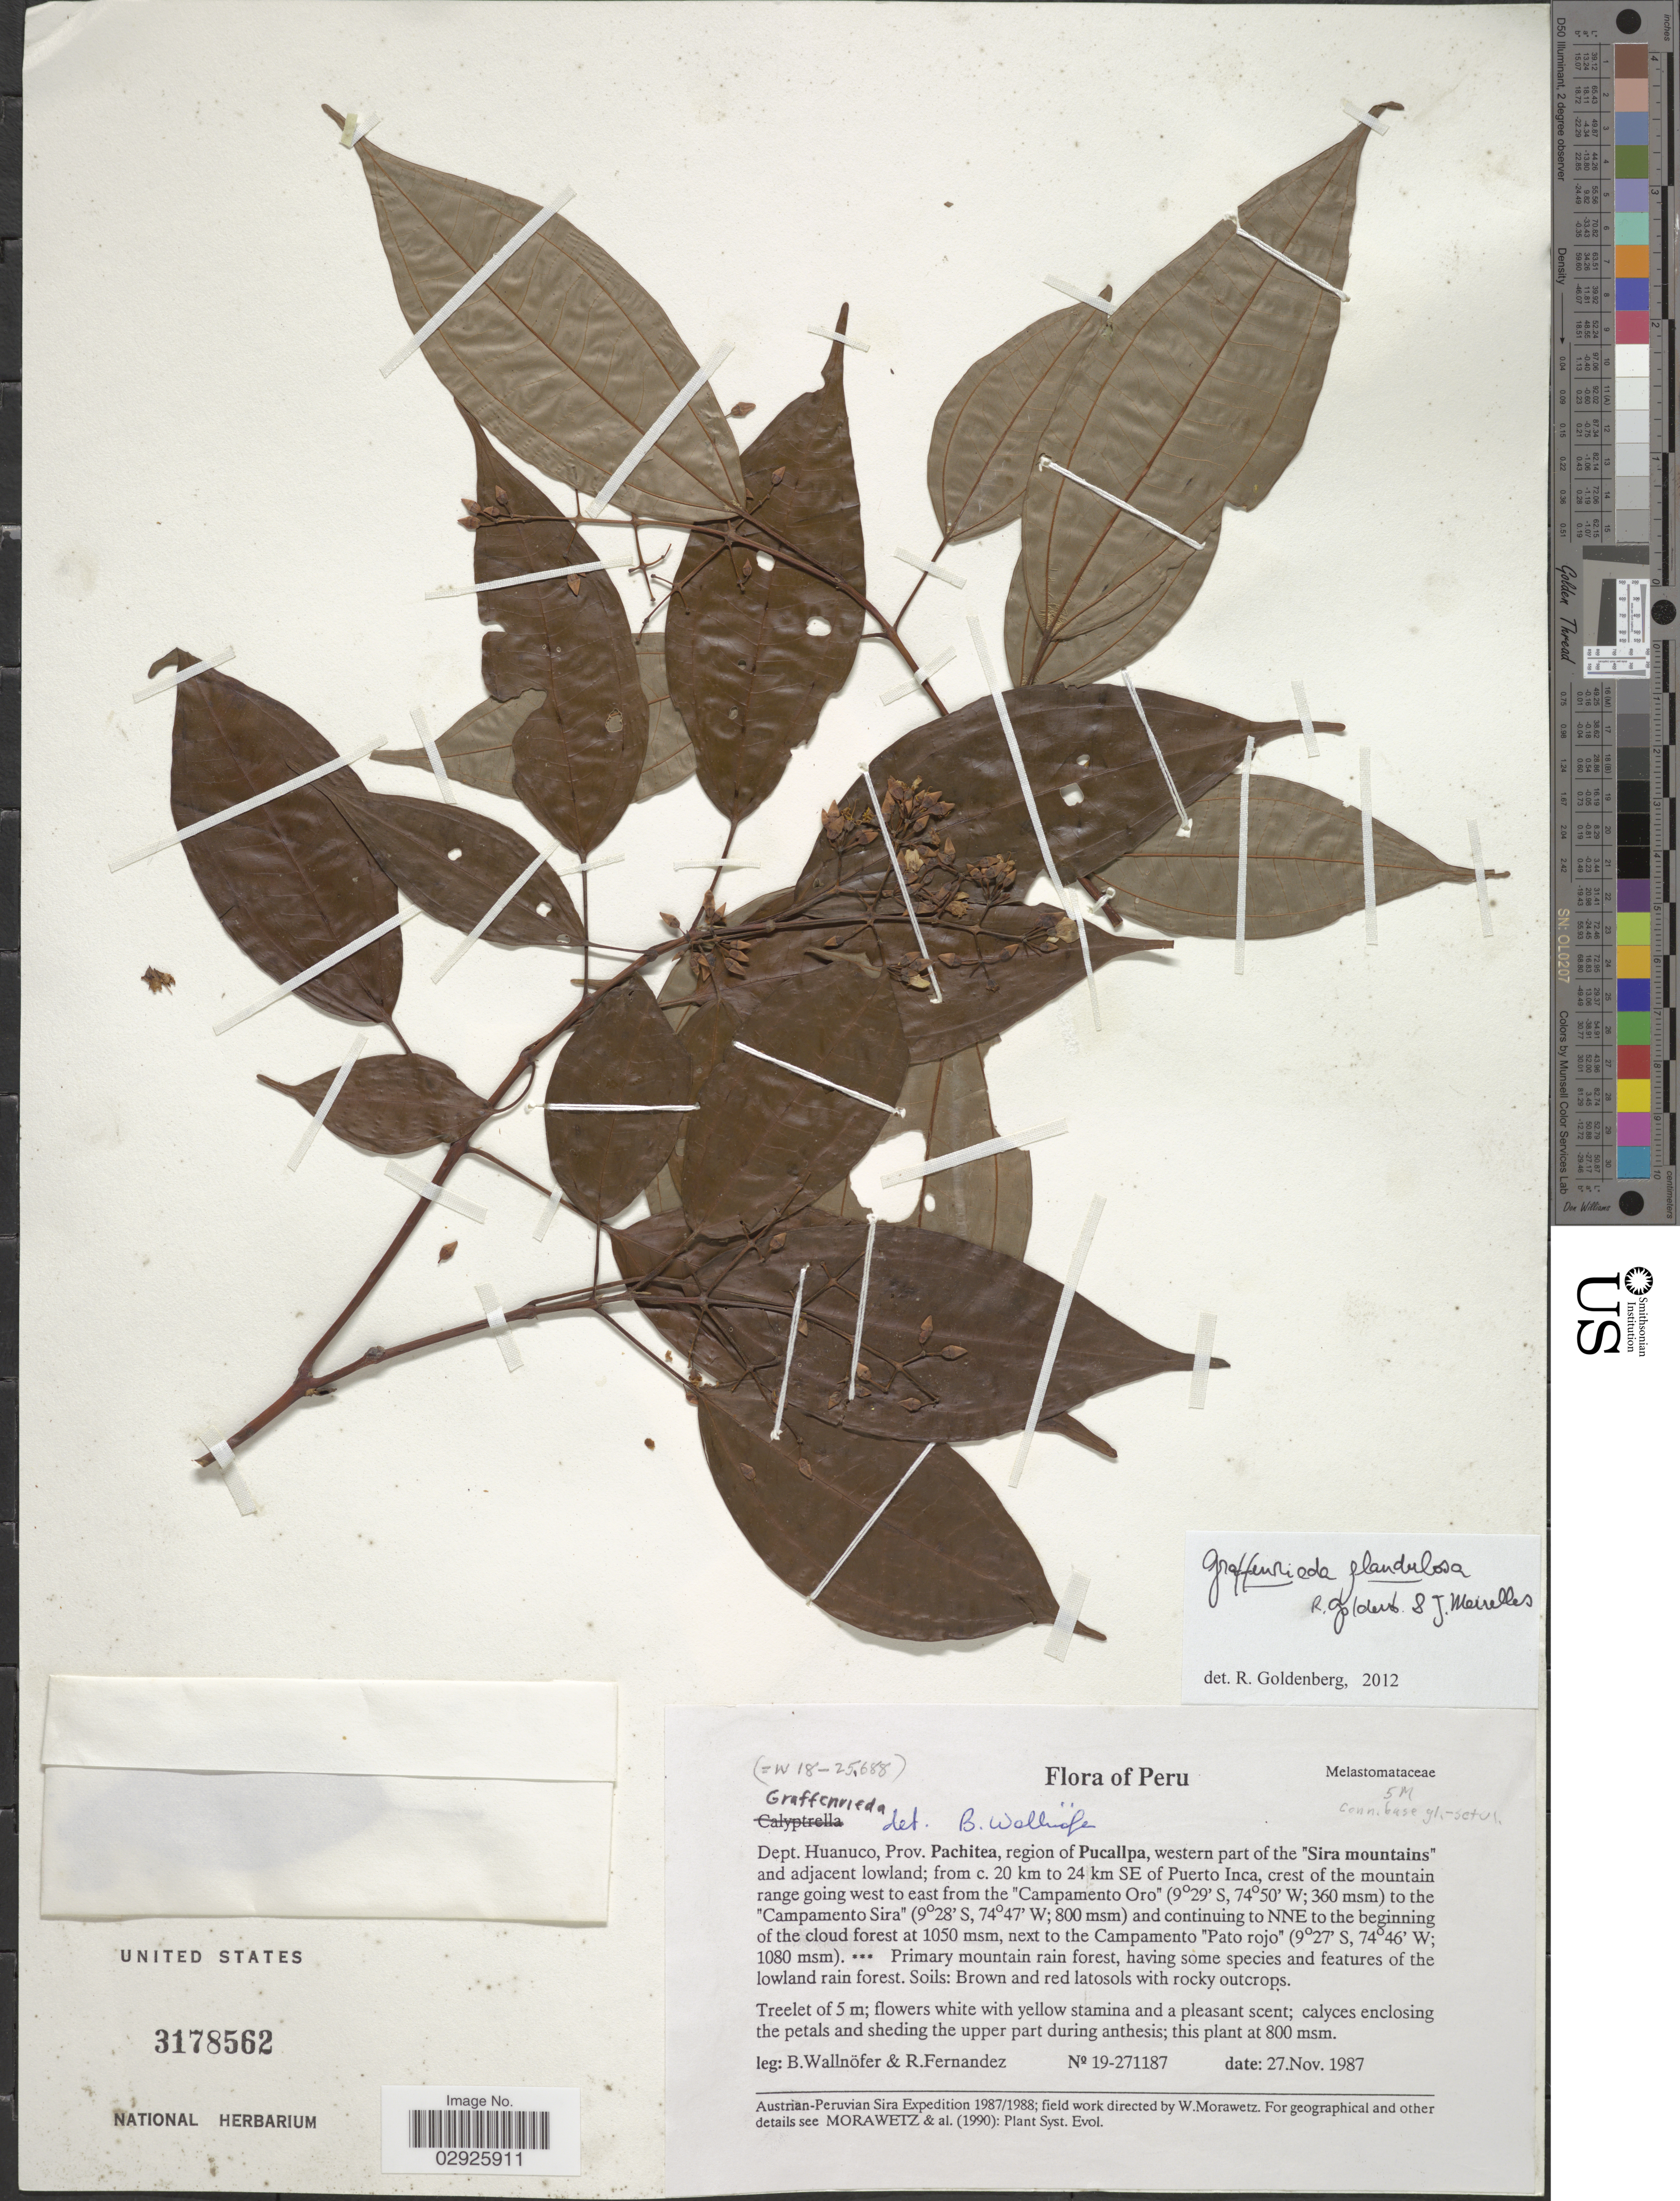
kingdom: Plantae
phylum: Tracheophyta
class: Magnoliopsida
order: Myrtales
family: Melastomataceae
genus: Graffenrieda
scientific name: Graffenrieda glandulosa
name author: R. Goldenb. & J. Meirelles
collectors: B. Wallnöfer & R. Fernandez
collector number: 19-271187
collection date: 1987-11-27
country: Peru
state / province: Huánuco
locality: Dept. Huanuco, Prov. Pachitea, region of Pucallpa, western part of the "Sira mountains" and adjacent lowland; from c. 20 km to 24 km SE of Puerto Inca, crest of the mountain range going west to east from the "Campamento Oro" to the "Campamento Sira" and continuing to NNE to the beginning of the cloud forest, next to Campamento "Pato rojo".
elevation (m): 800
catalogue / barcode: US 3178562